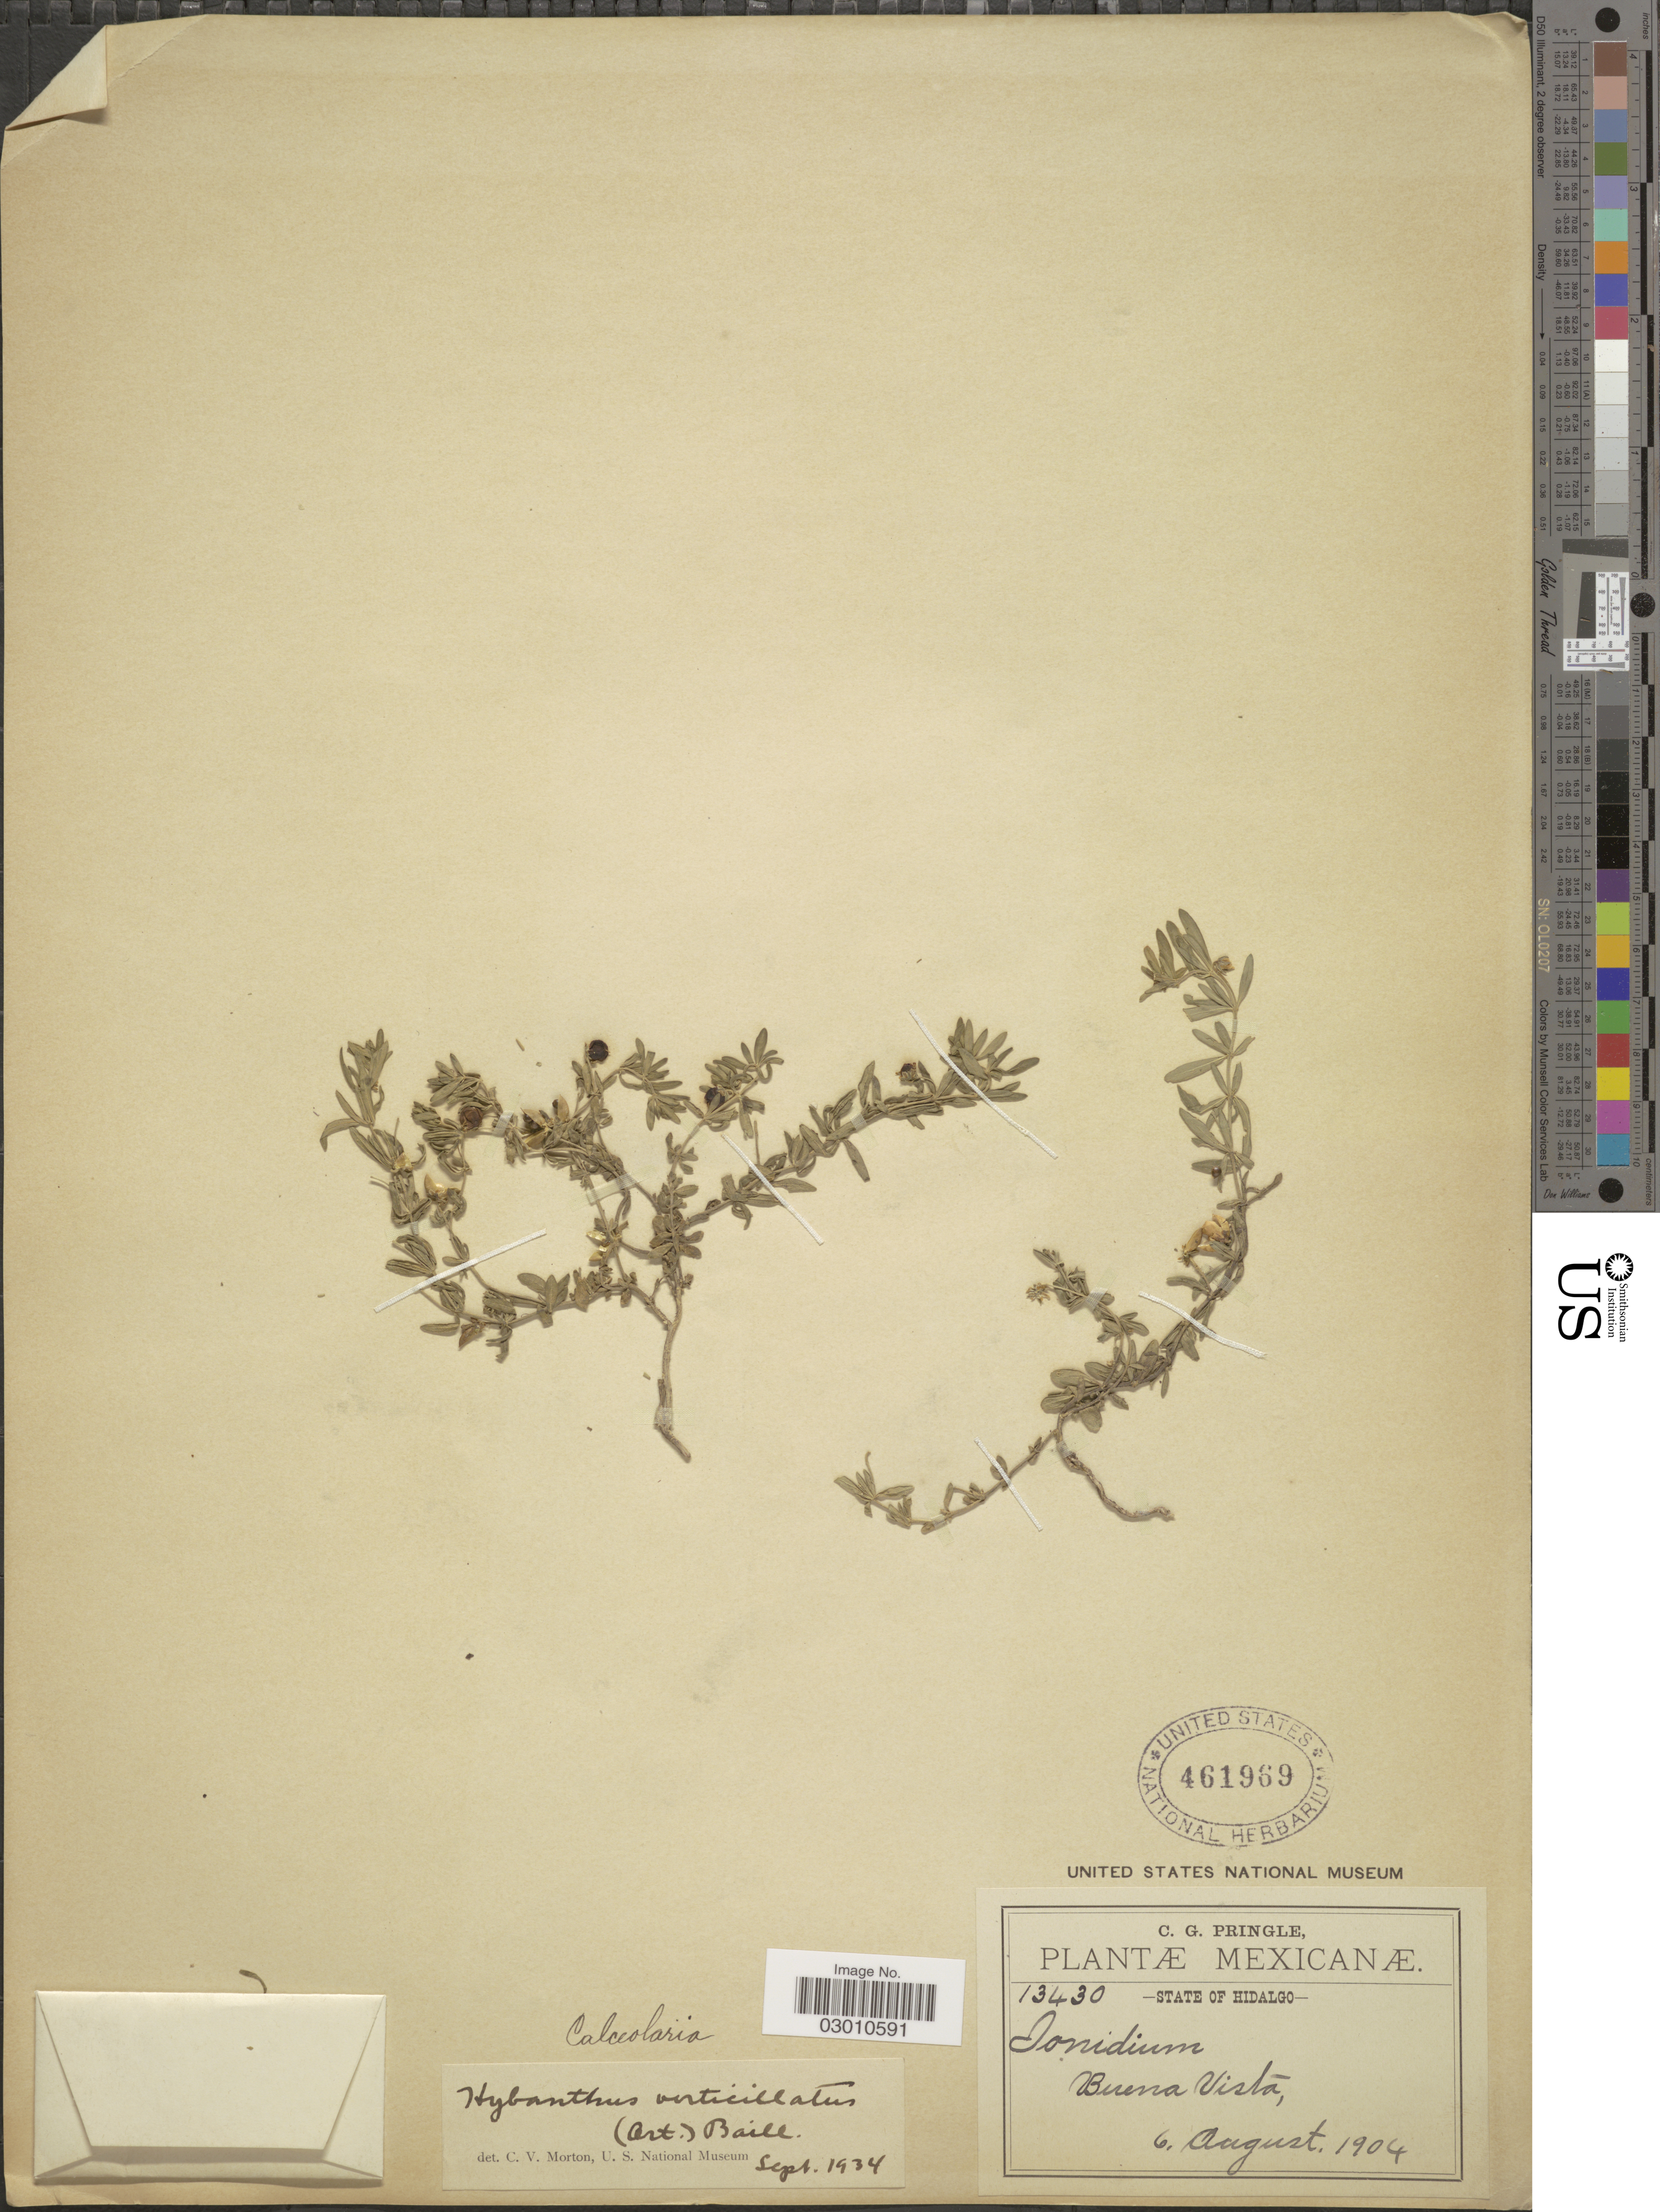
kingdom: Plantae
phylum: Tracheophyta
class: Magnoliopsida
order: Malpighiales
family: Violaceae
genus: Pombalia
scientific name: Pombalia verticillata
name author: (Ortega) Paula-Souza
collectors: C. G. Pringle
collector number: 13430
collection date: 1904-08-06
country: Mexico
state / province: Hidalgo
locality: Buena Vista.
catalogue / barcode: US 461969